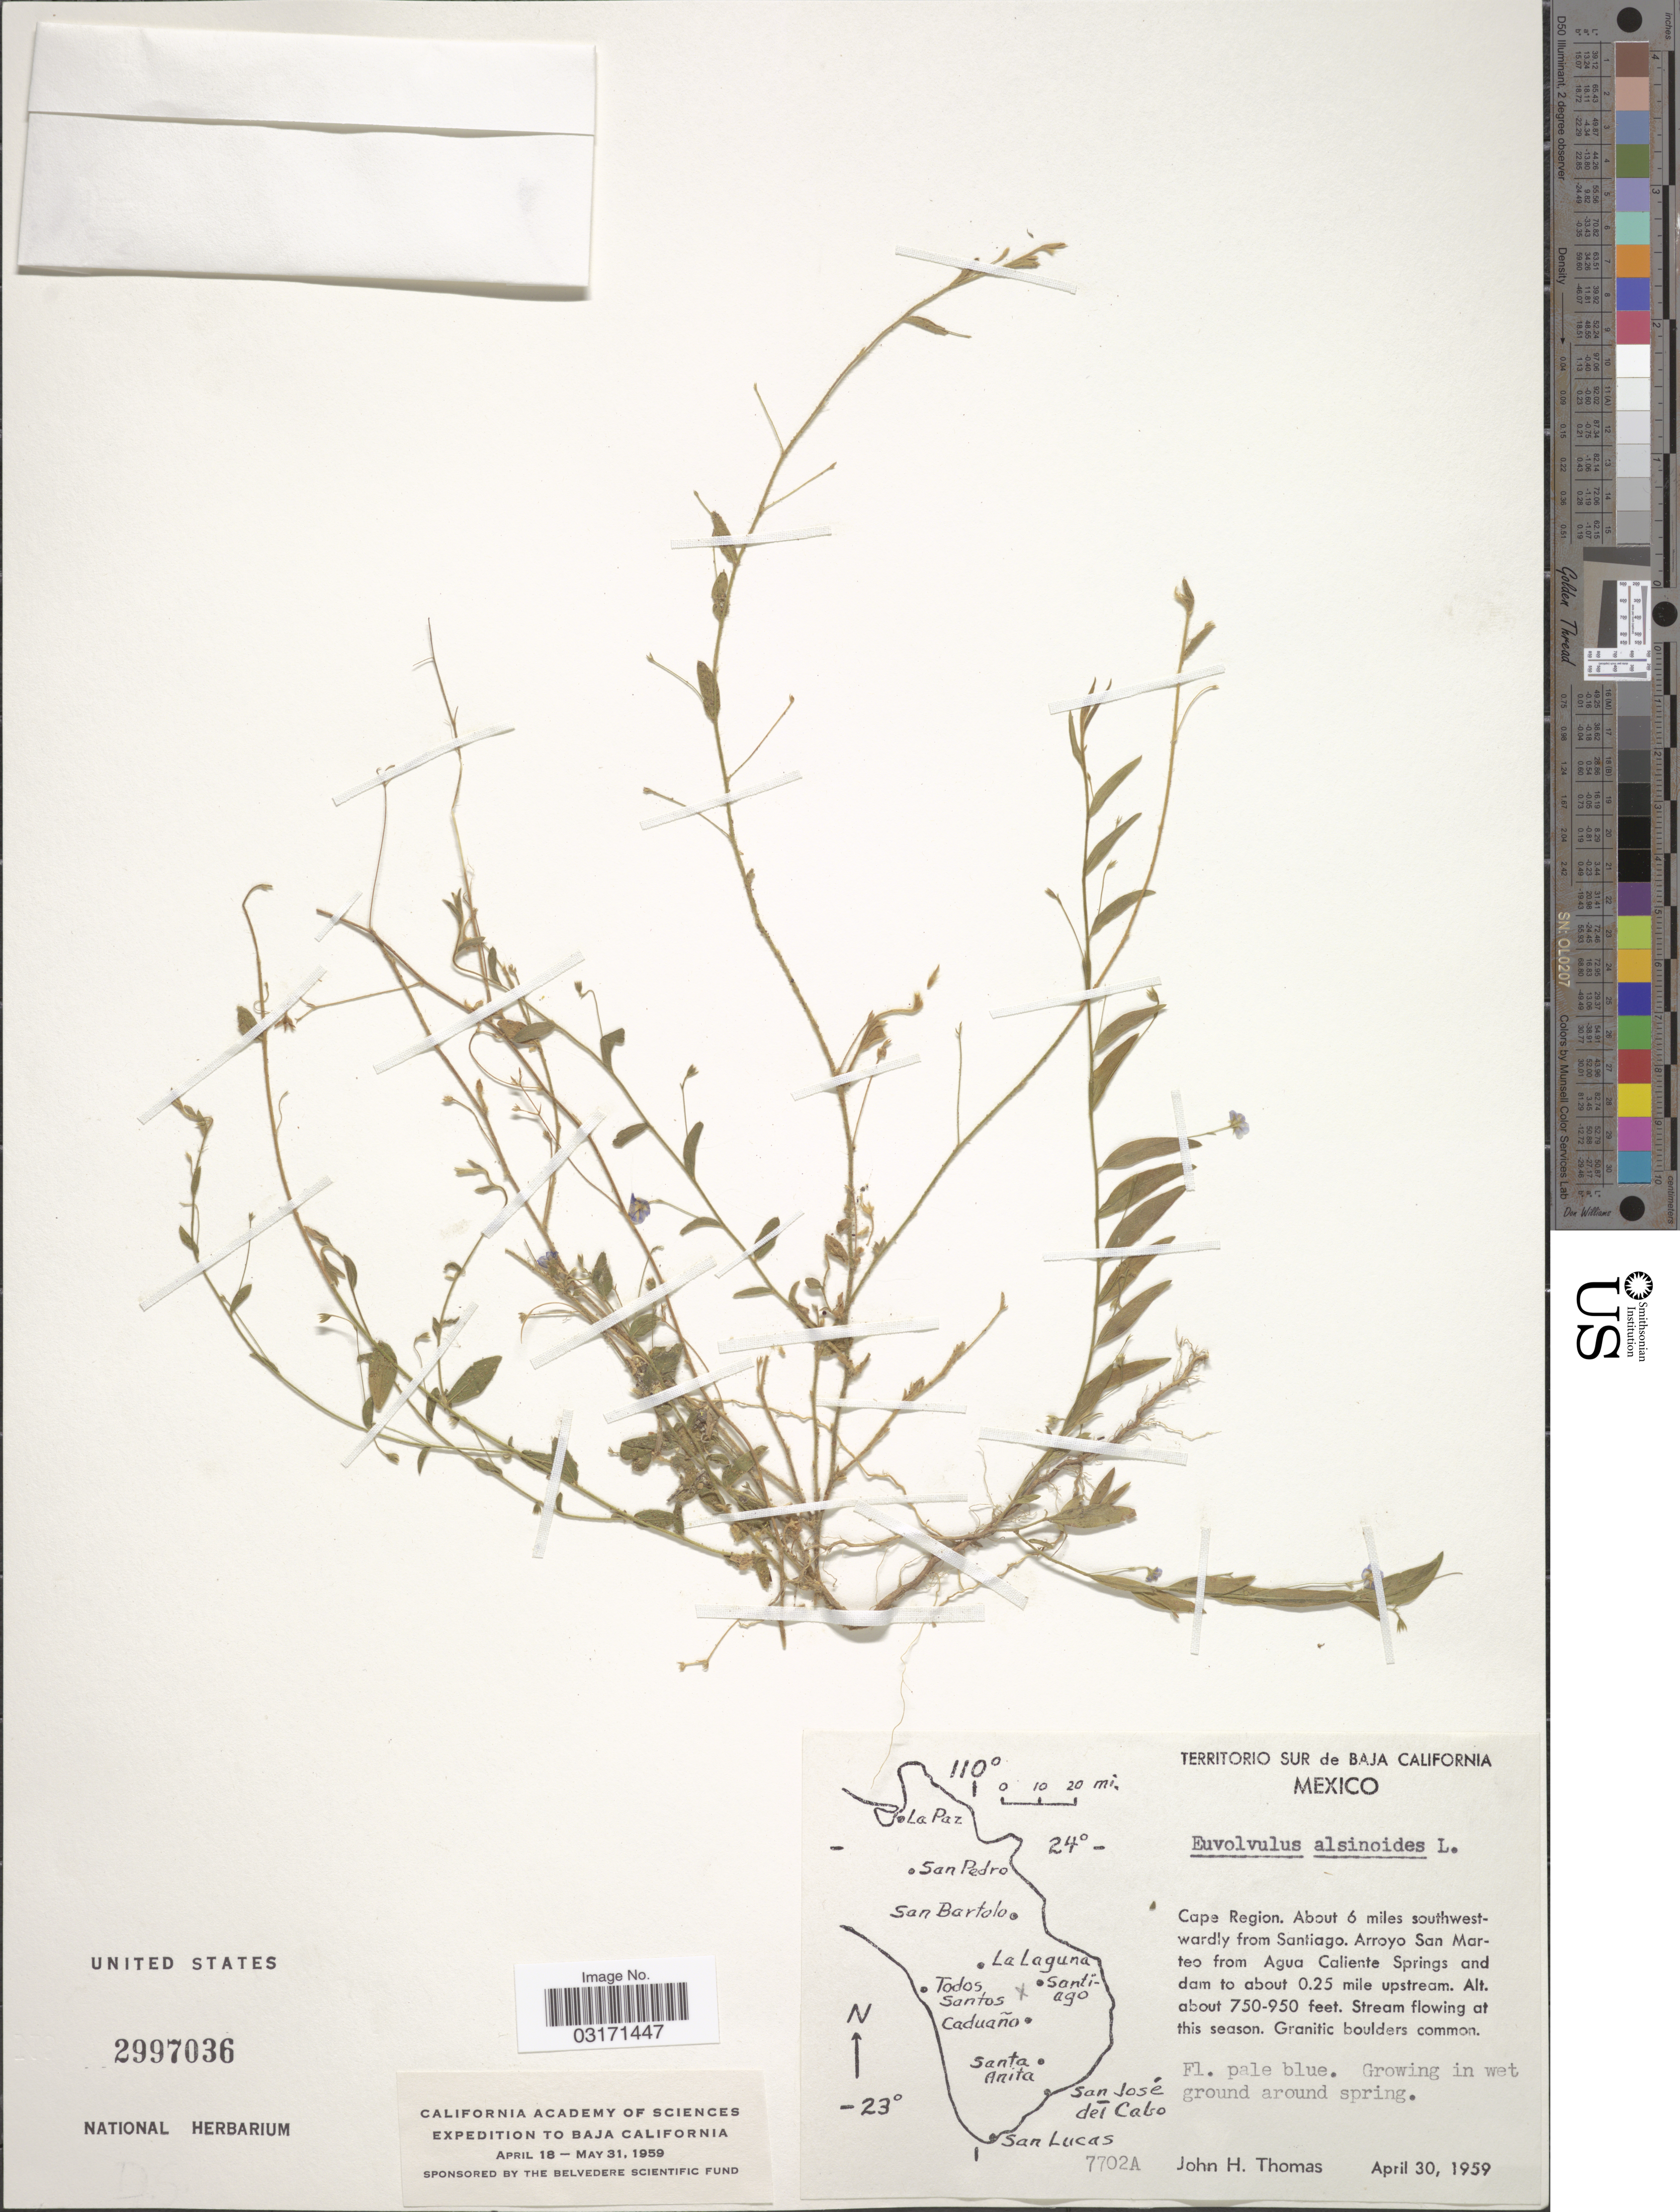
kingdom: Plantae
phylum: Tracheophyta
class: Magnoliopsida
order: Solanales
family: Convolvulaceae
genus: Evolvulus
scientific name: Evolvulus alsinoides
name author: (L.) L.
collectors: J. H. Thomas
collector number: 7702A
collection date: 1959-04-30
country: Mexico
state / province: Baja California Sur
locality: Territorio Sur de Baja California, Cape Region, About 6 miles southwestwardly from Santiago, Arroyo San Marteo from Agua Caliente Springs and dam to about 0.25 mile upstream.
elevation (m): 229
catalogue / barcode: US 2997036